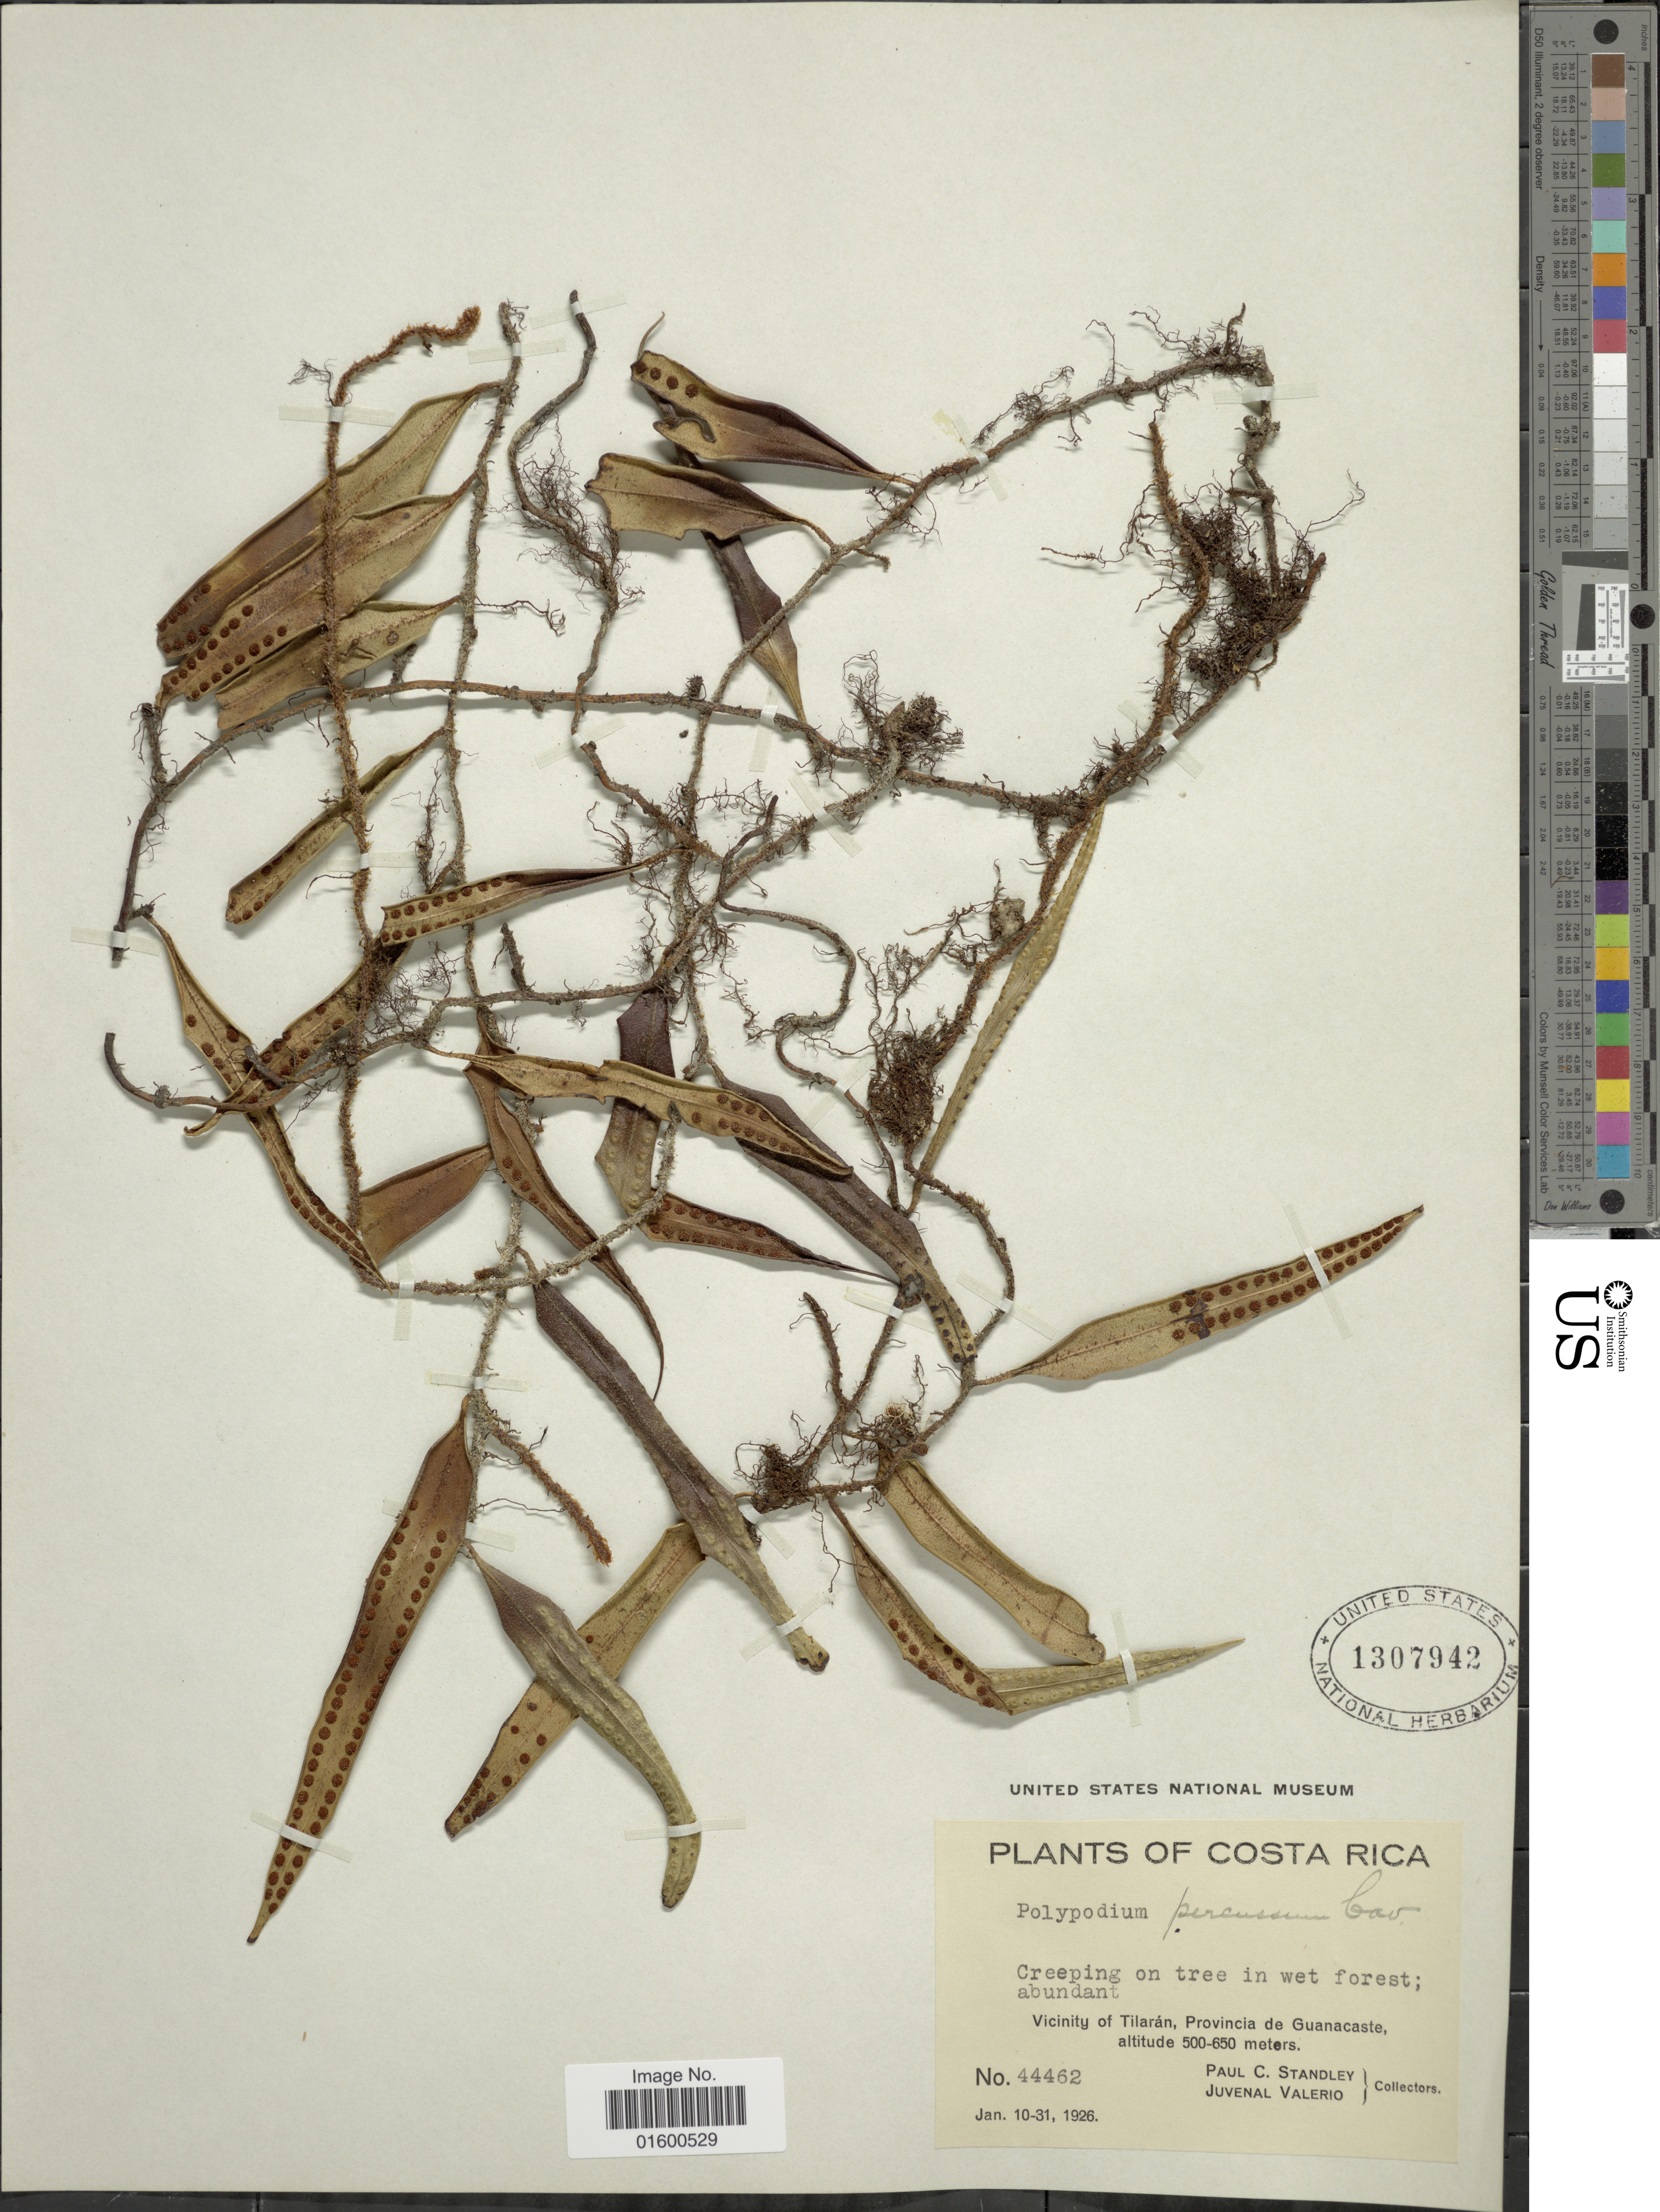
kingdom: Plantae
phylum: Tracheophyta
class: Polypodiopsida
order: Polypodiales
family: Polypodiaceae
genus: Microgramma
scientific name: Microgramma percussa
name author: (Cav.) de la Sota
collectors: P. C. Standley & J. Valerio R.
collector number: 44462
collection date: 1926-01-10/1926-01-31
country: Costa Rica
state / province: Guanacaste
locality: Vicinity of Tilaran, Provincia de Guanacaste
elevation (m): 500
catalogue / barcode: US 1307942